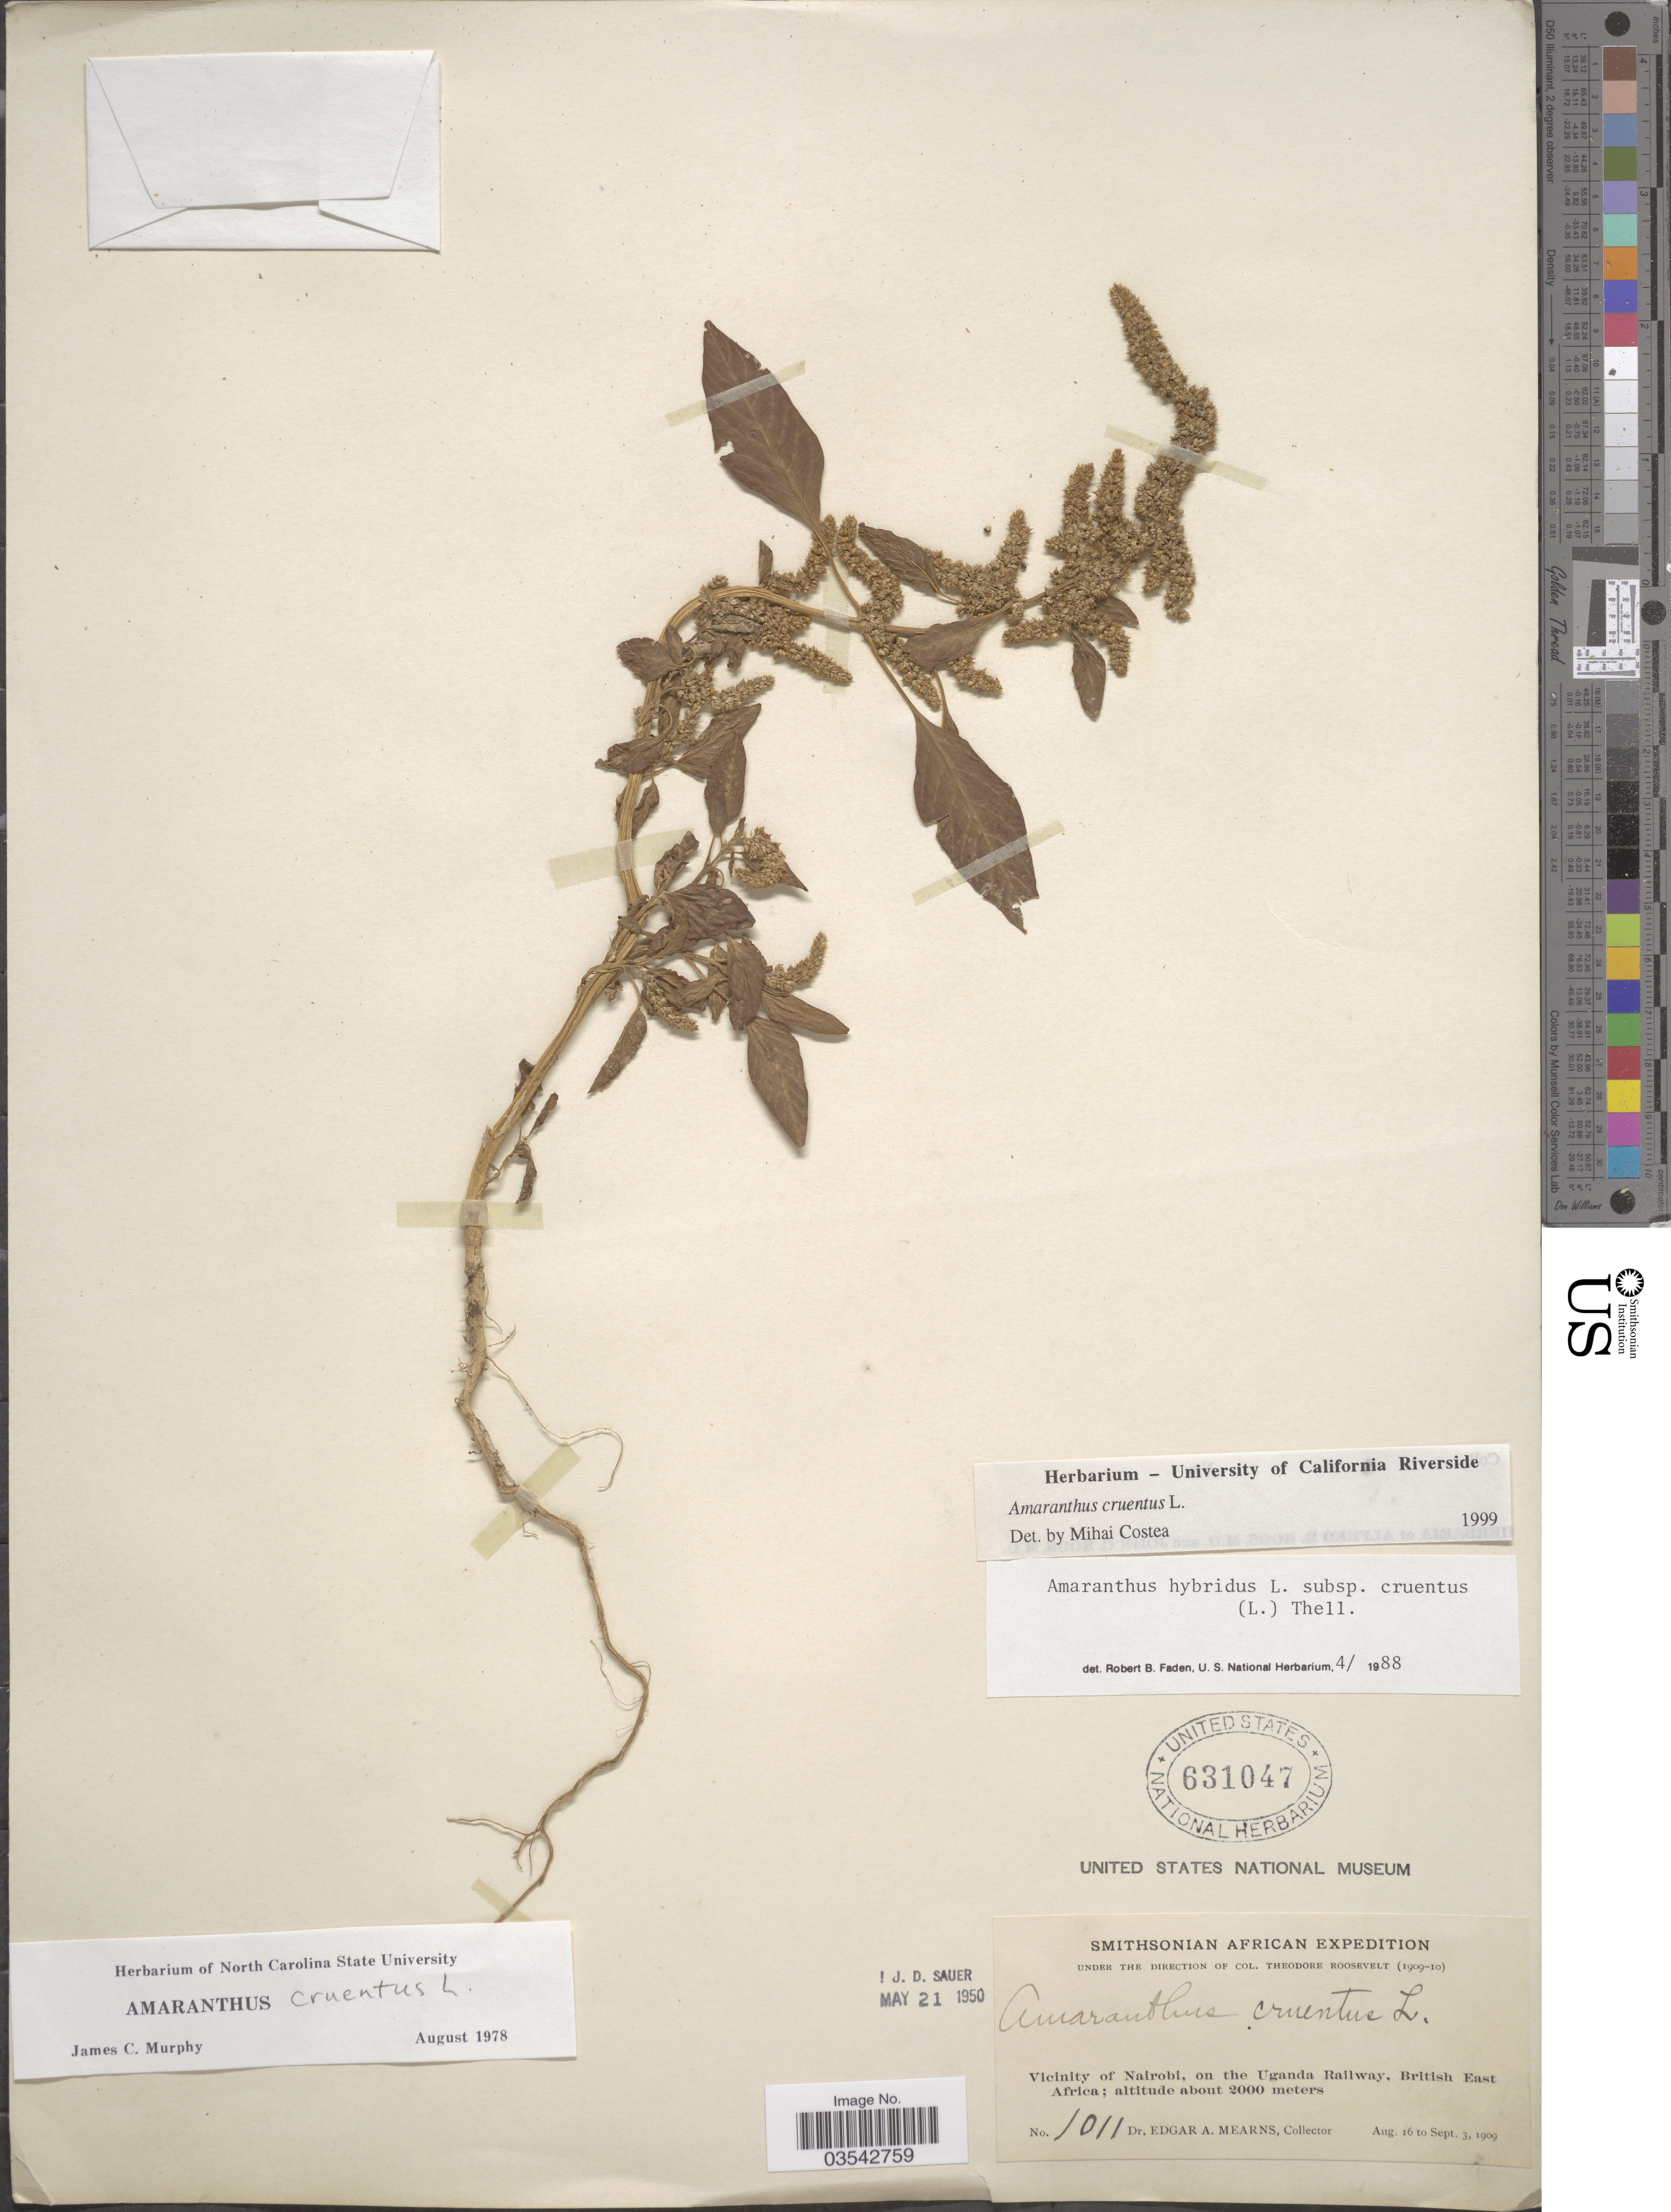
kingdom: Plantae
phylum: Tracheophyta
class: Magnoliopsida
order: Caryophyllales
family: Amaranthaceae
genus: Amaranthus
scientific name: Amaranthus caudatus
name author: L.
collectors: E. A. Mearns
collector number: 1011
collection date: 1909-08-16/1909-09-03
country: Kenya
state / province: Nairobi Area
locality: Vicinity of Nairobi, on the Uganda Railway, British East Africa.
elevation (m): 2000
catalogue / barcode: US 631047